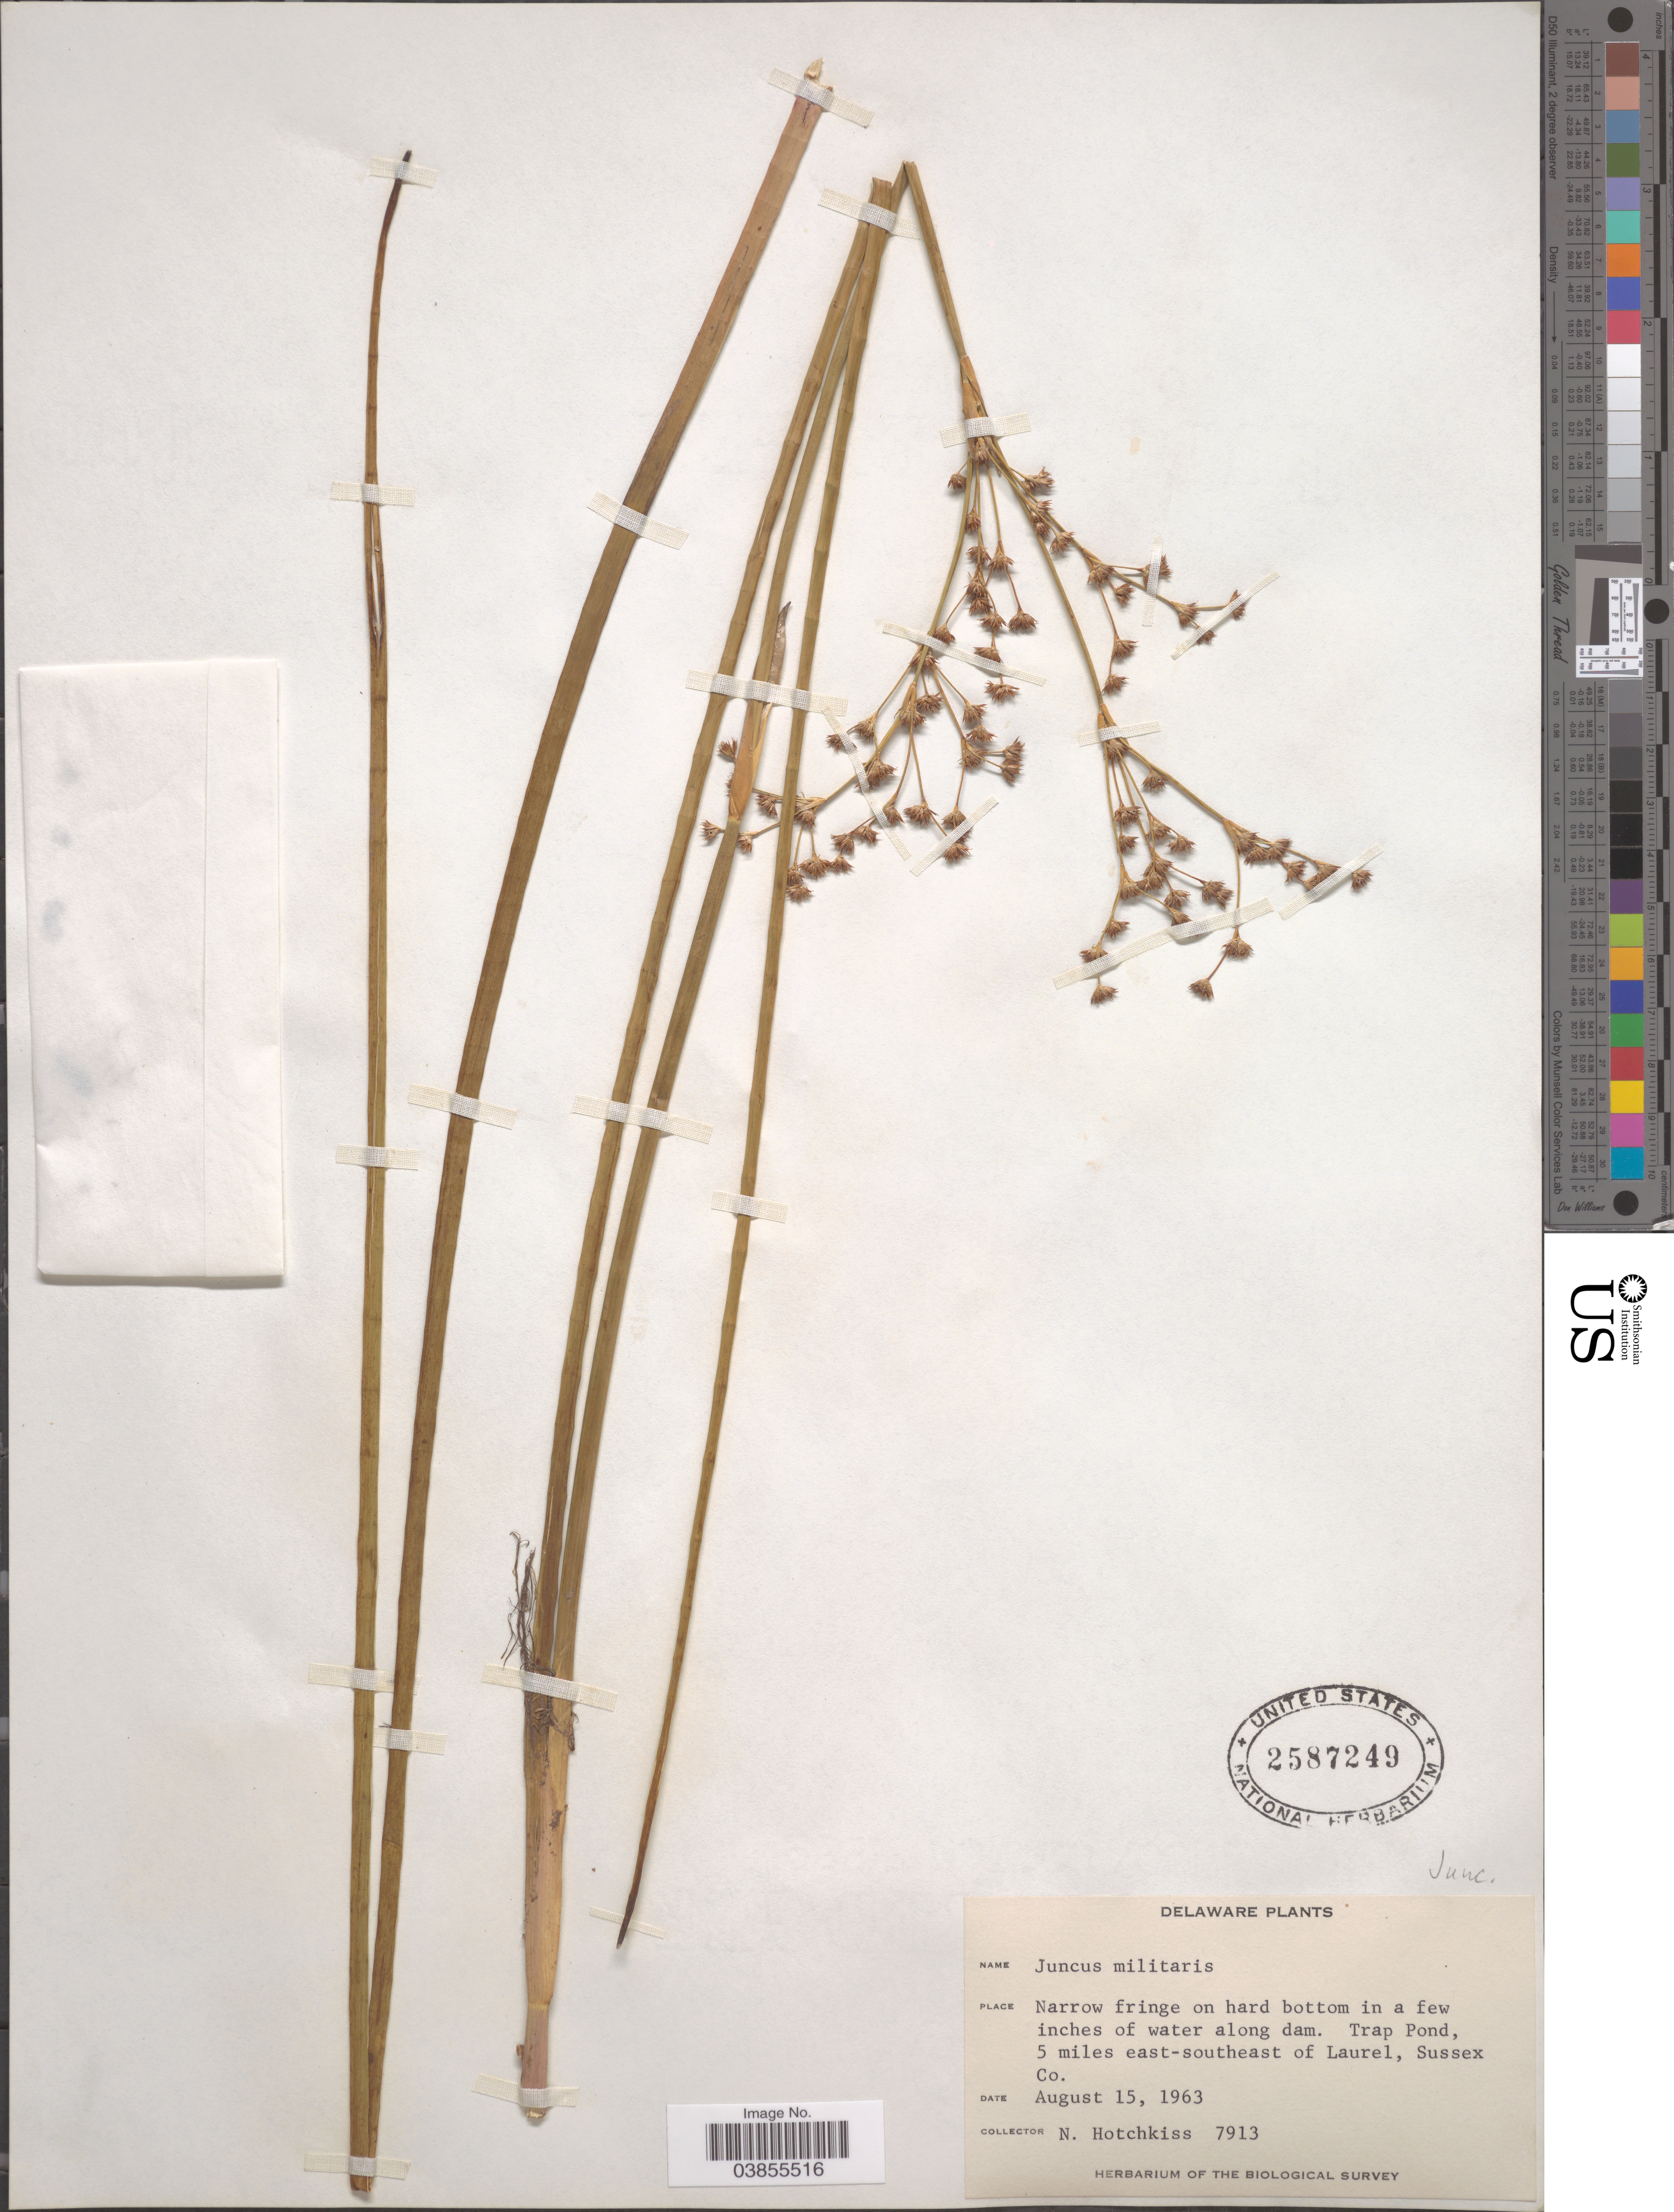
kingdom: Plantae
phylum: Tracheophyta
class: Liliopsida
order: Poales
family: Juncaceae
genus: Juncus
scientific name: Juncus militaris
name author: Bigelow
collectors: N. Hotchkiss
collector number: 7913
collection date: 1963-08-15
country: United States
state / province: Delaware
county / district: Sussex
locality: Trap Pond, 5 miles east-southeast of Laurel, Sussex Co.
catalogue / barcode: US 2587249